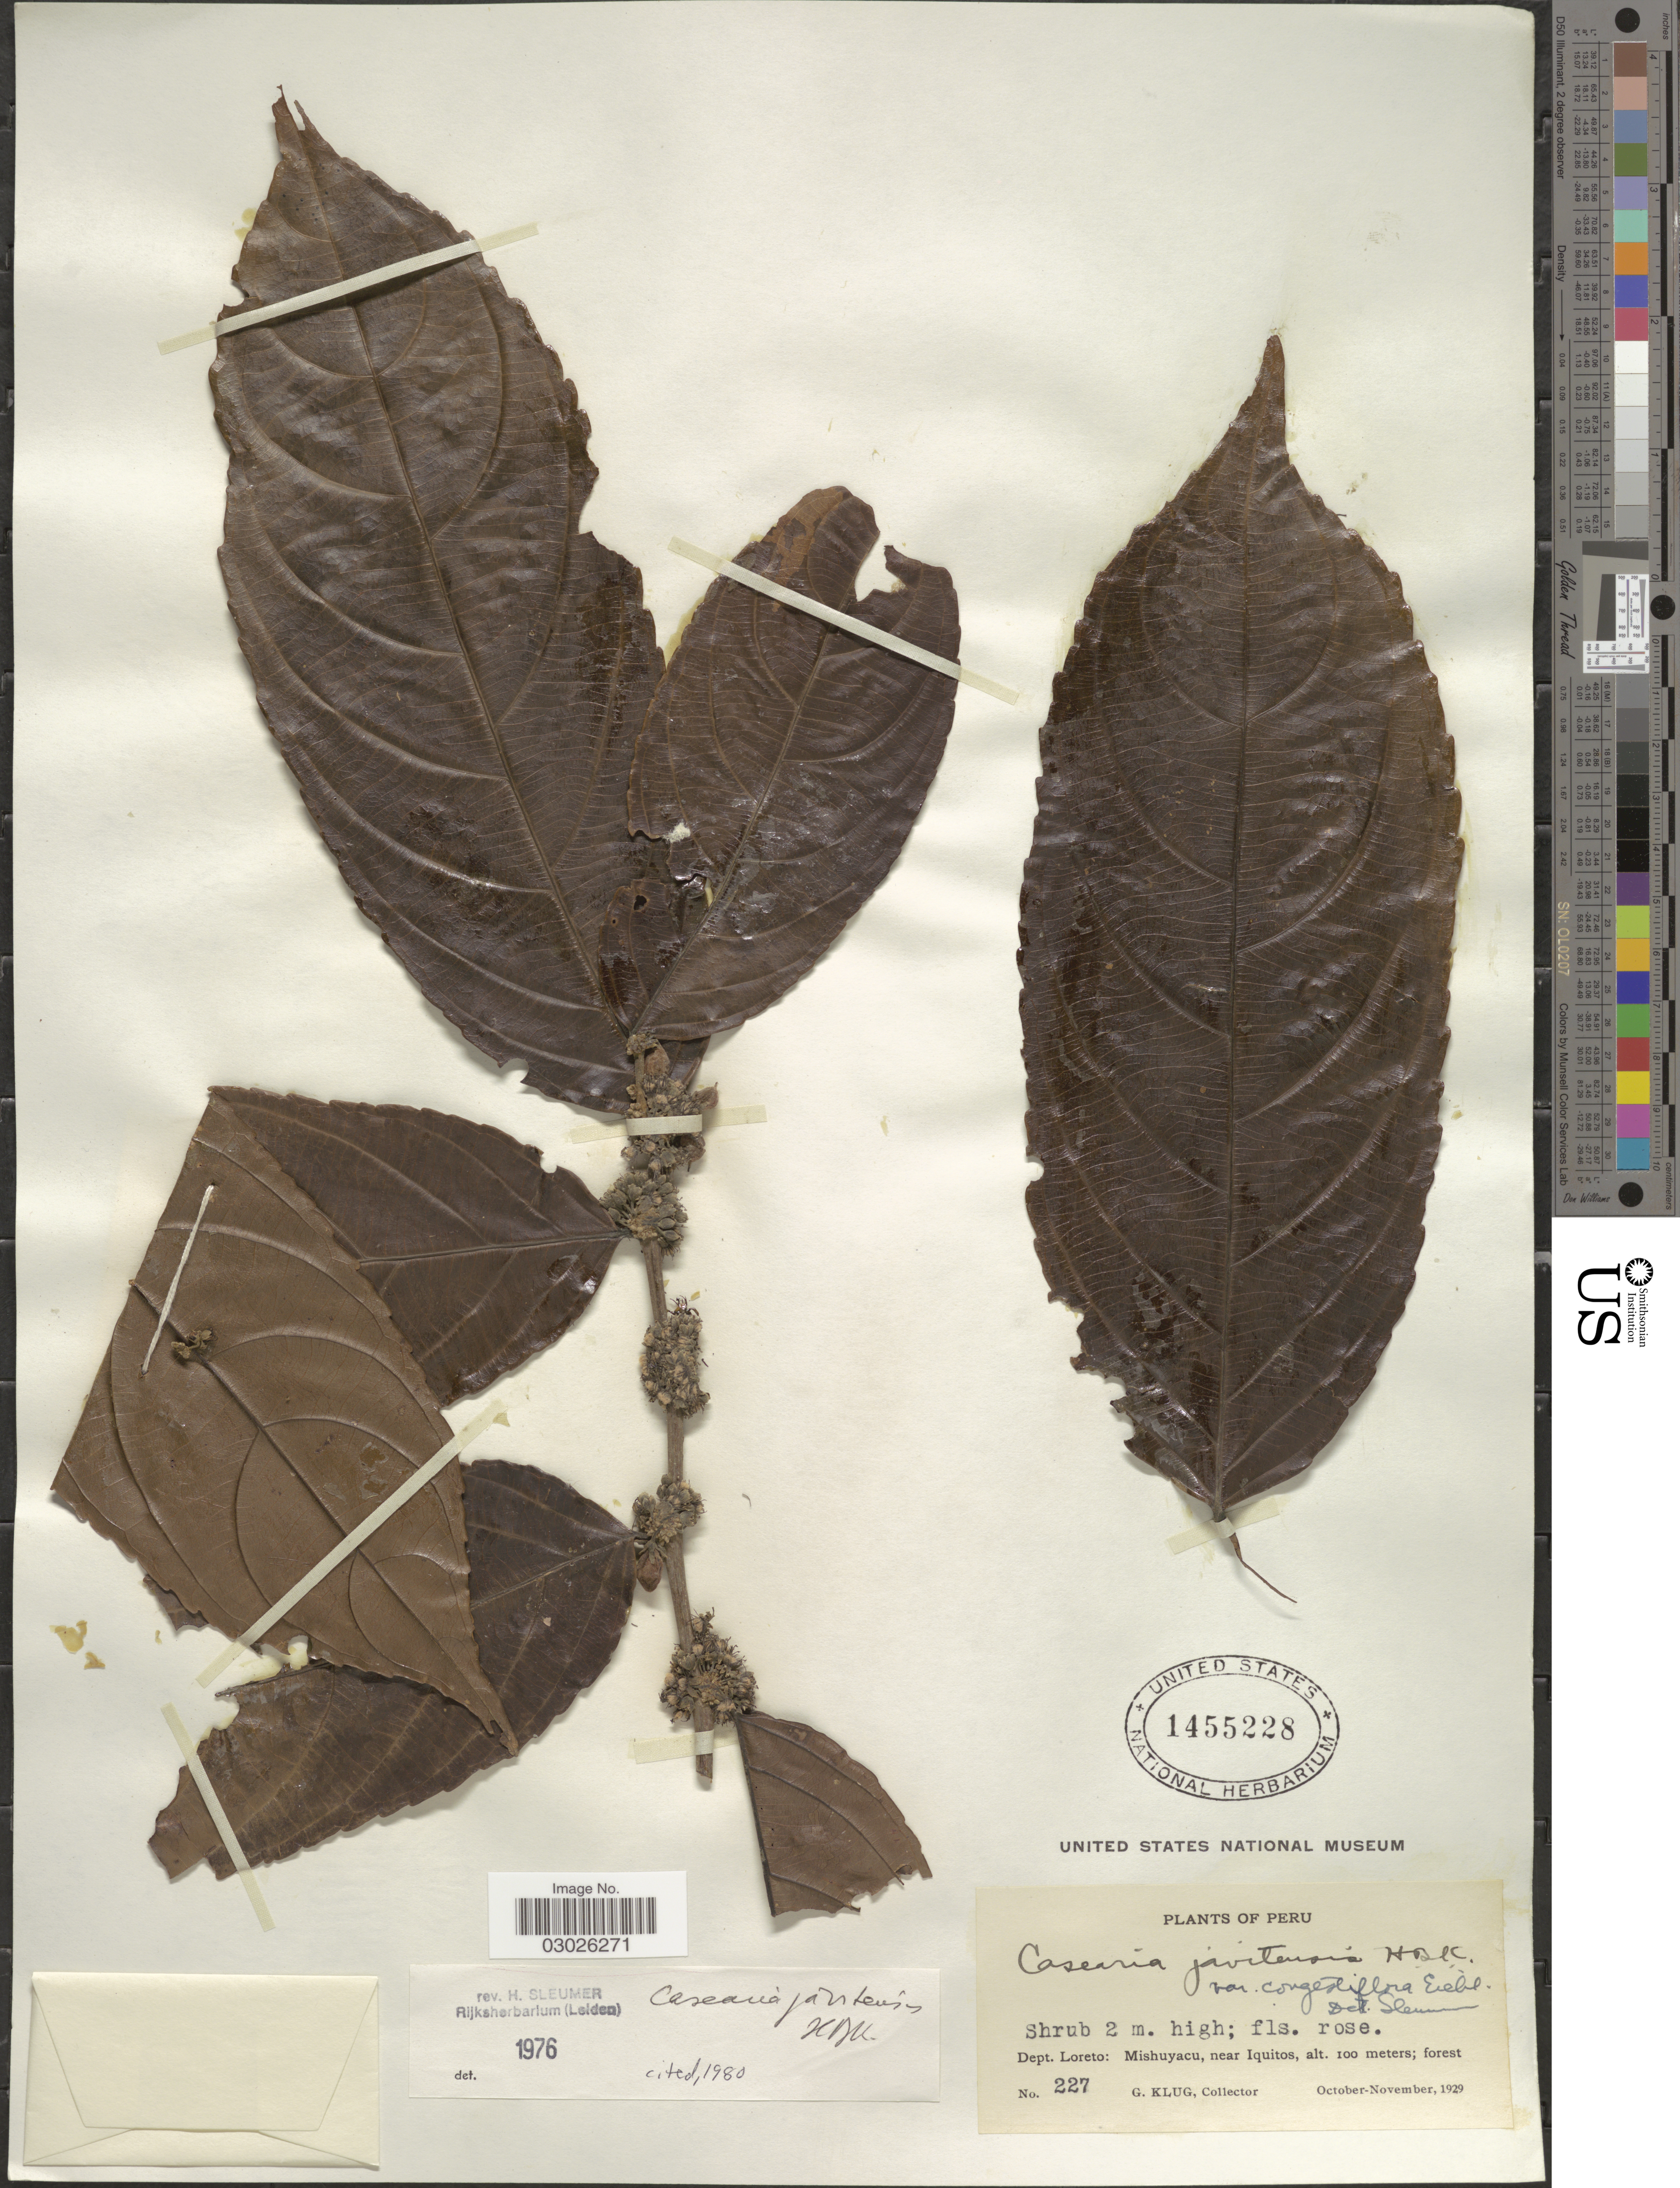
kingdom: Plantae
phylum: Tracheophyta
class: Magnoliopsida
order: Malpighiales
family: Salicaceae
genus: Piparea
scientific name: Piparea multiflora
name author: C.F. Gaertn.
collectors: G. Klug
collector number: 227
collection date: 1929-10/1929-11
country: Peru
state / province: Loreto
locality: Dept. Loreto: Mishuyacu, near Iquitos.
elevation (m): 100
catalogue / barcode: US 1455228